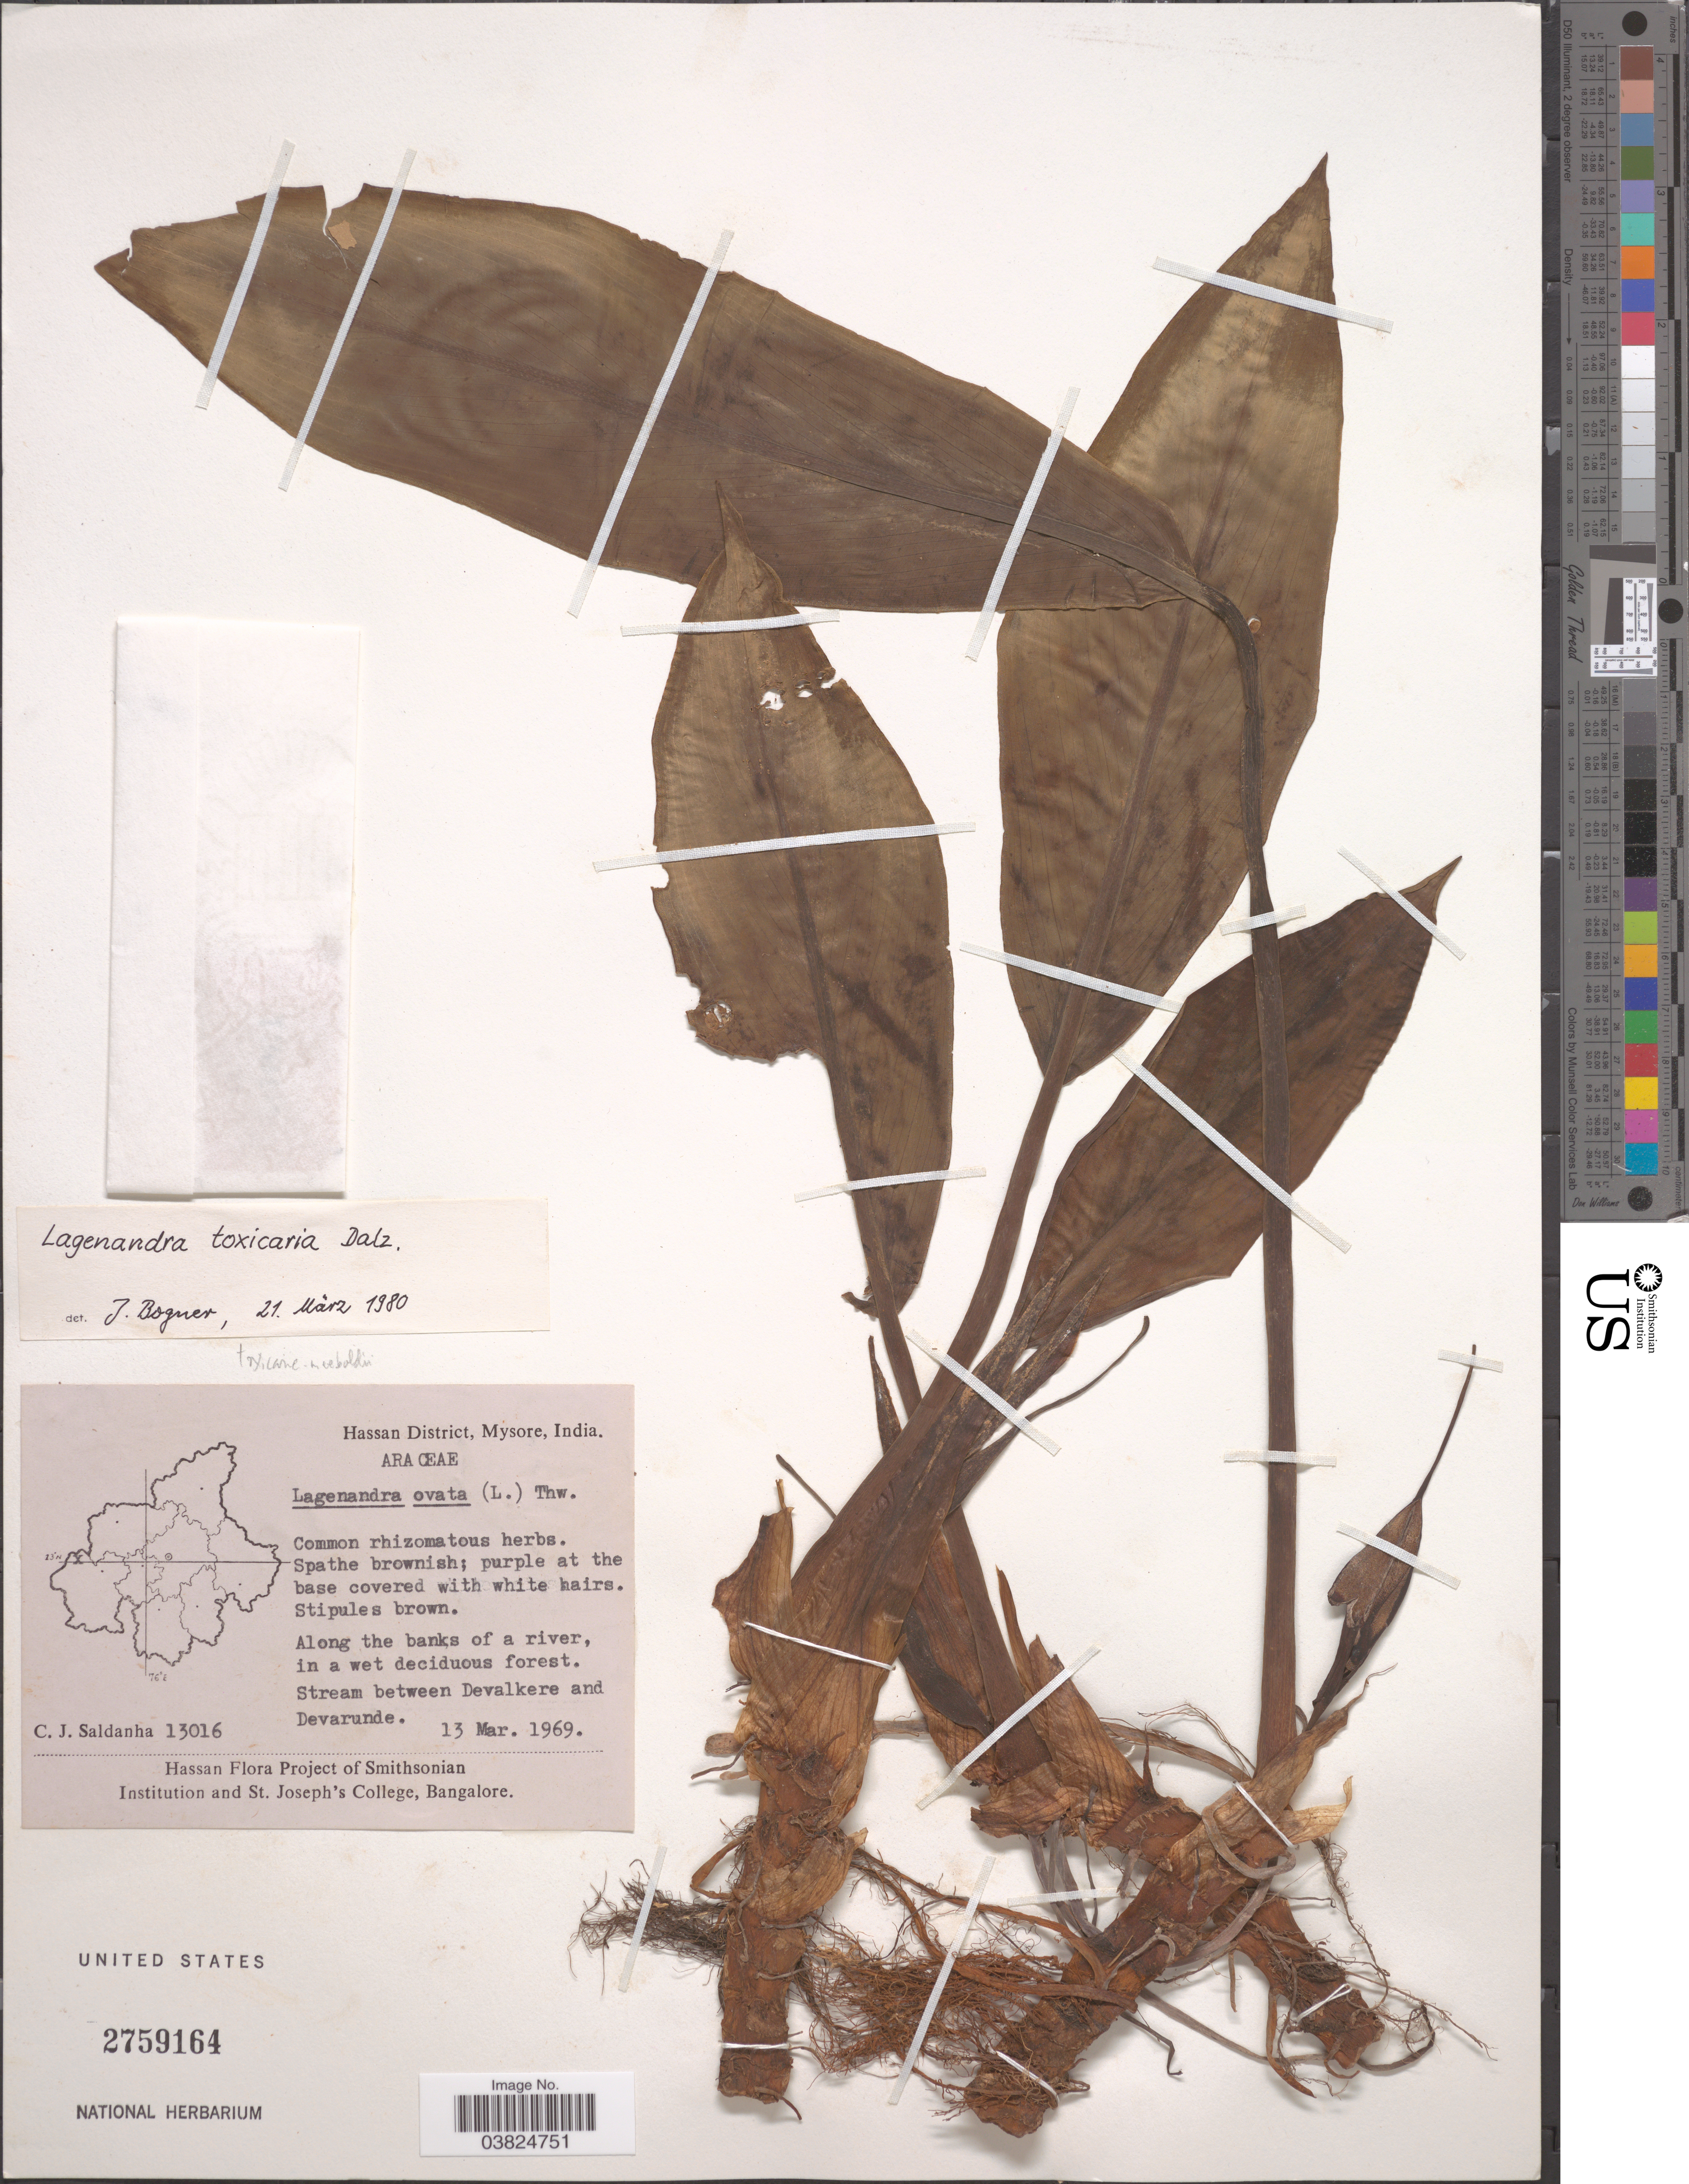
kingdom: Plantae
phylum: Tracheophyta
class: Liliopsida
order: Alismatales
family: Araceae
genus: Lagenandra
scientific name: Lagenandra toxicaria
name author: Dalzell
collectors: C. J. Saldanha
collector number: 13016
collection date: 1969-03-13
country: India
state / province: Karnataka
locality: Hassan District, Mysore. Stream between Devalkere and Devarunde.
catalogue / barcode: US 2759164